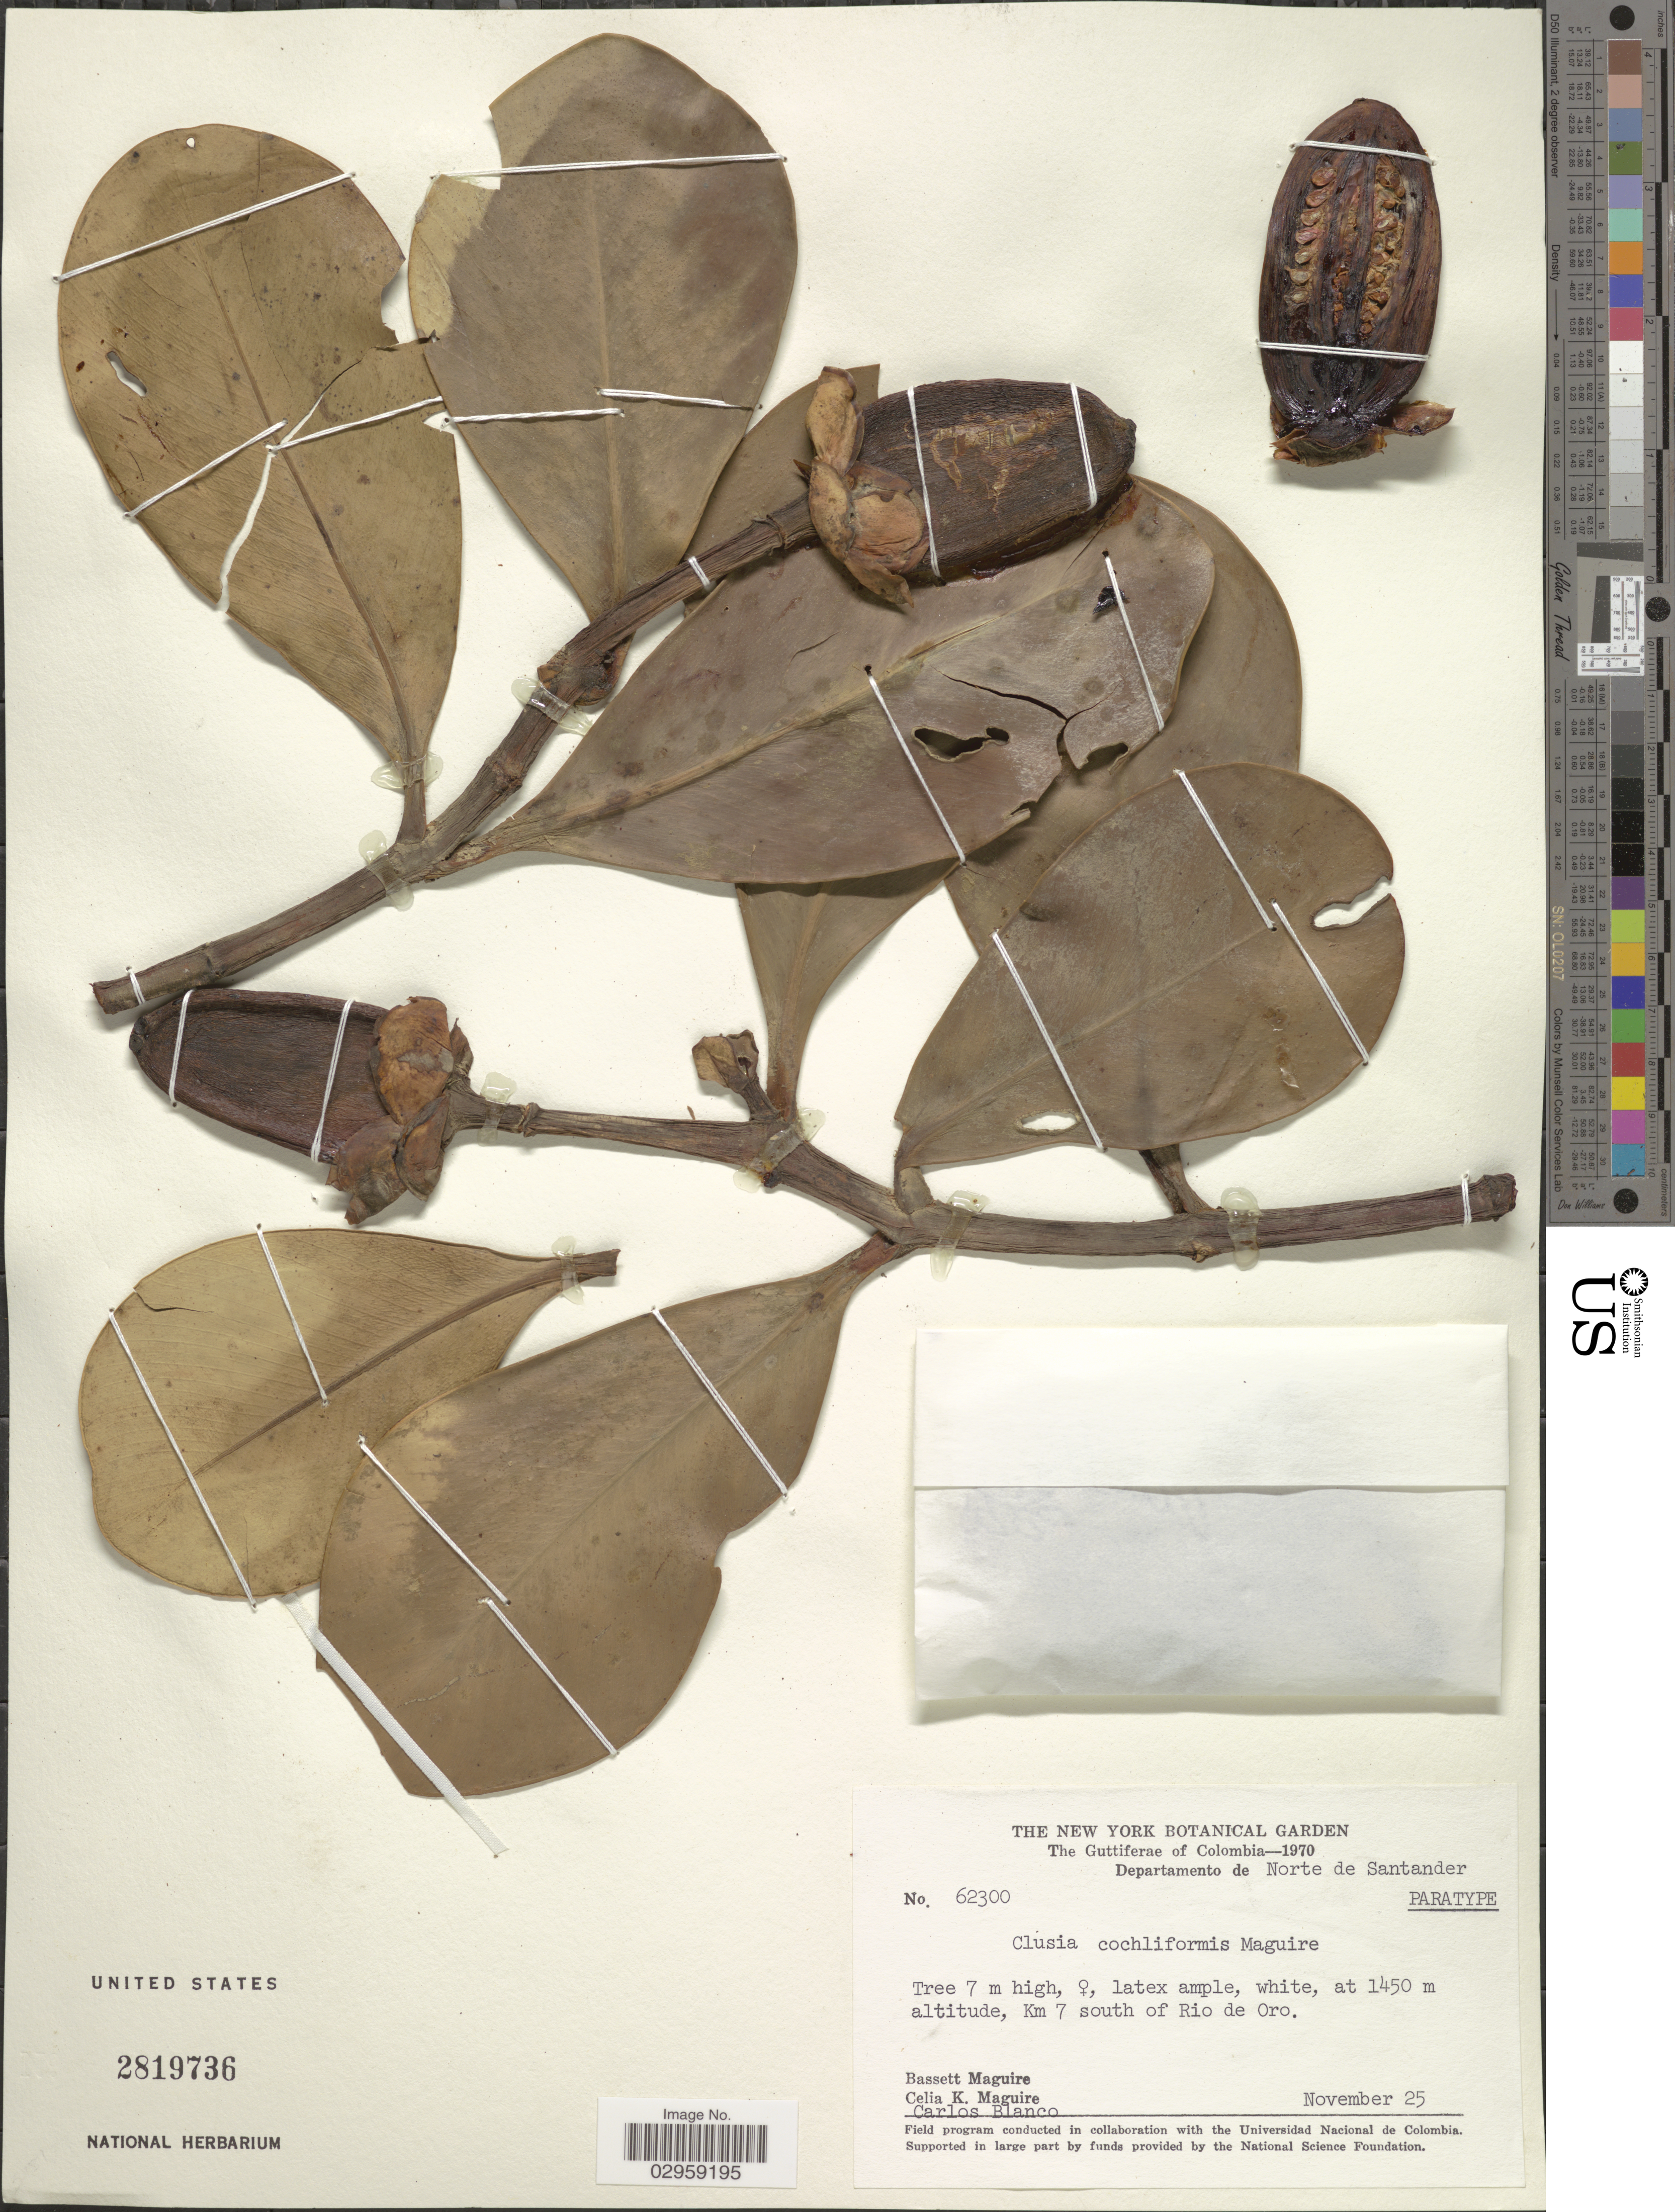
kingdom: Plantae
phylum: Tracheophyta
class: Magnoliopsida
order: Malpighiales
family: Clusiaceae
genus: Clusia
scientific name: Clusia cochliformis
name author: Maguire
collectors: B. Maguire, C. K. Maguire & C. Blanco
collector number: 62300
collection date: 1970-11-25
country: Colombia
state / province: Norte de Santander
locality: The Guttiferae of Colombia. Departamento de Norte de Santander. Km 7 south of Rio de Oro.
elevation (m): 1450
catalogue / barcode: US 2819736